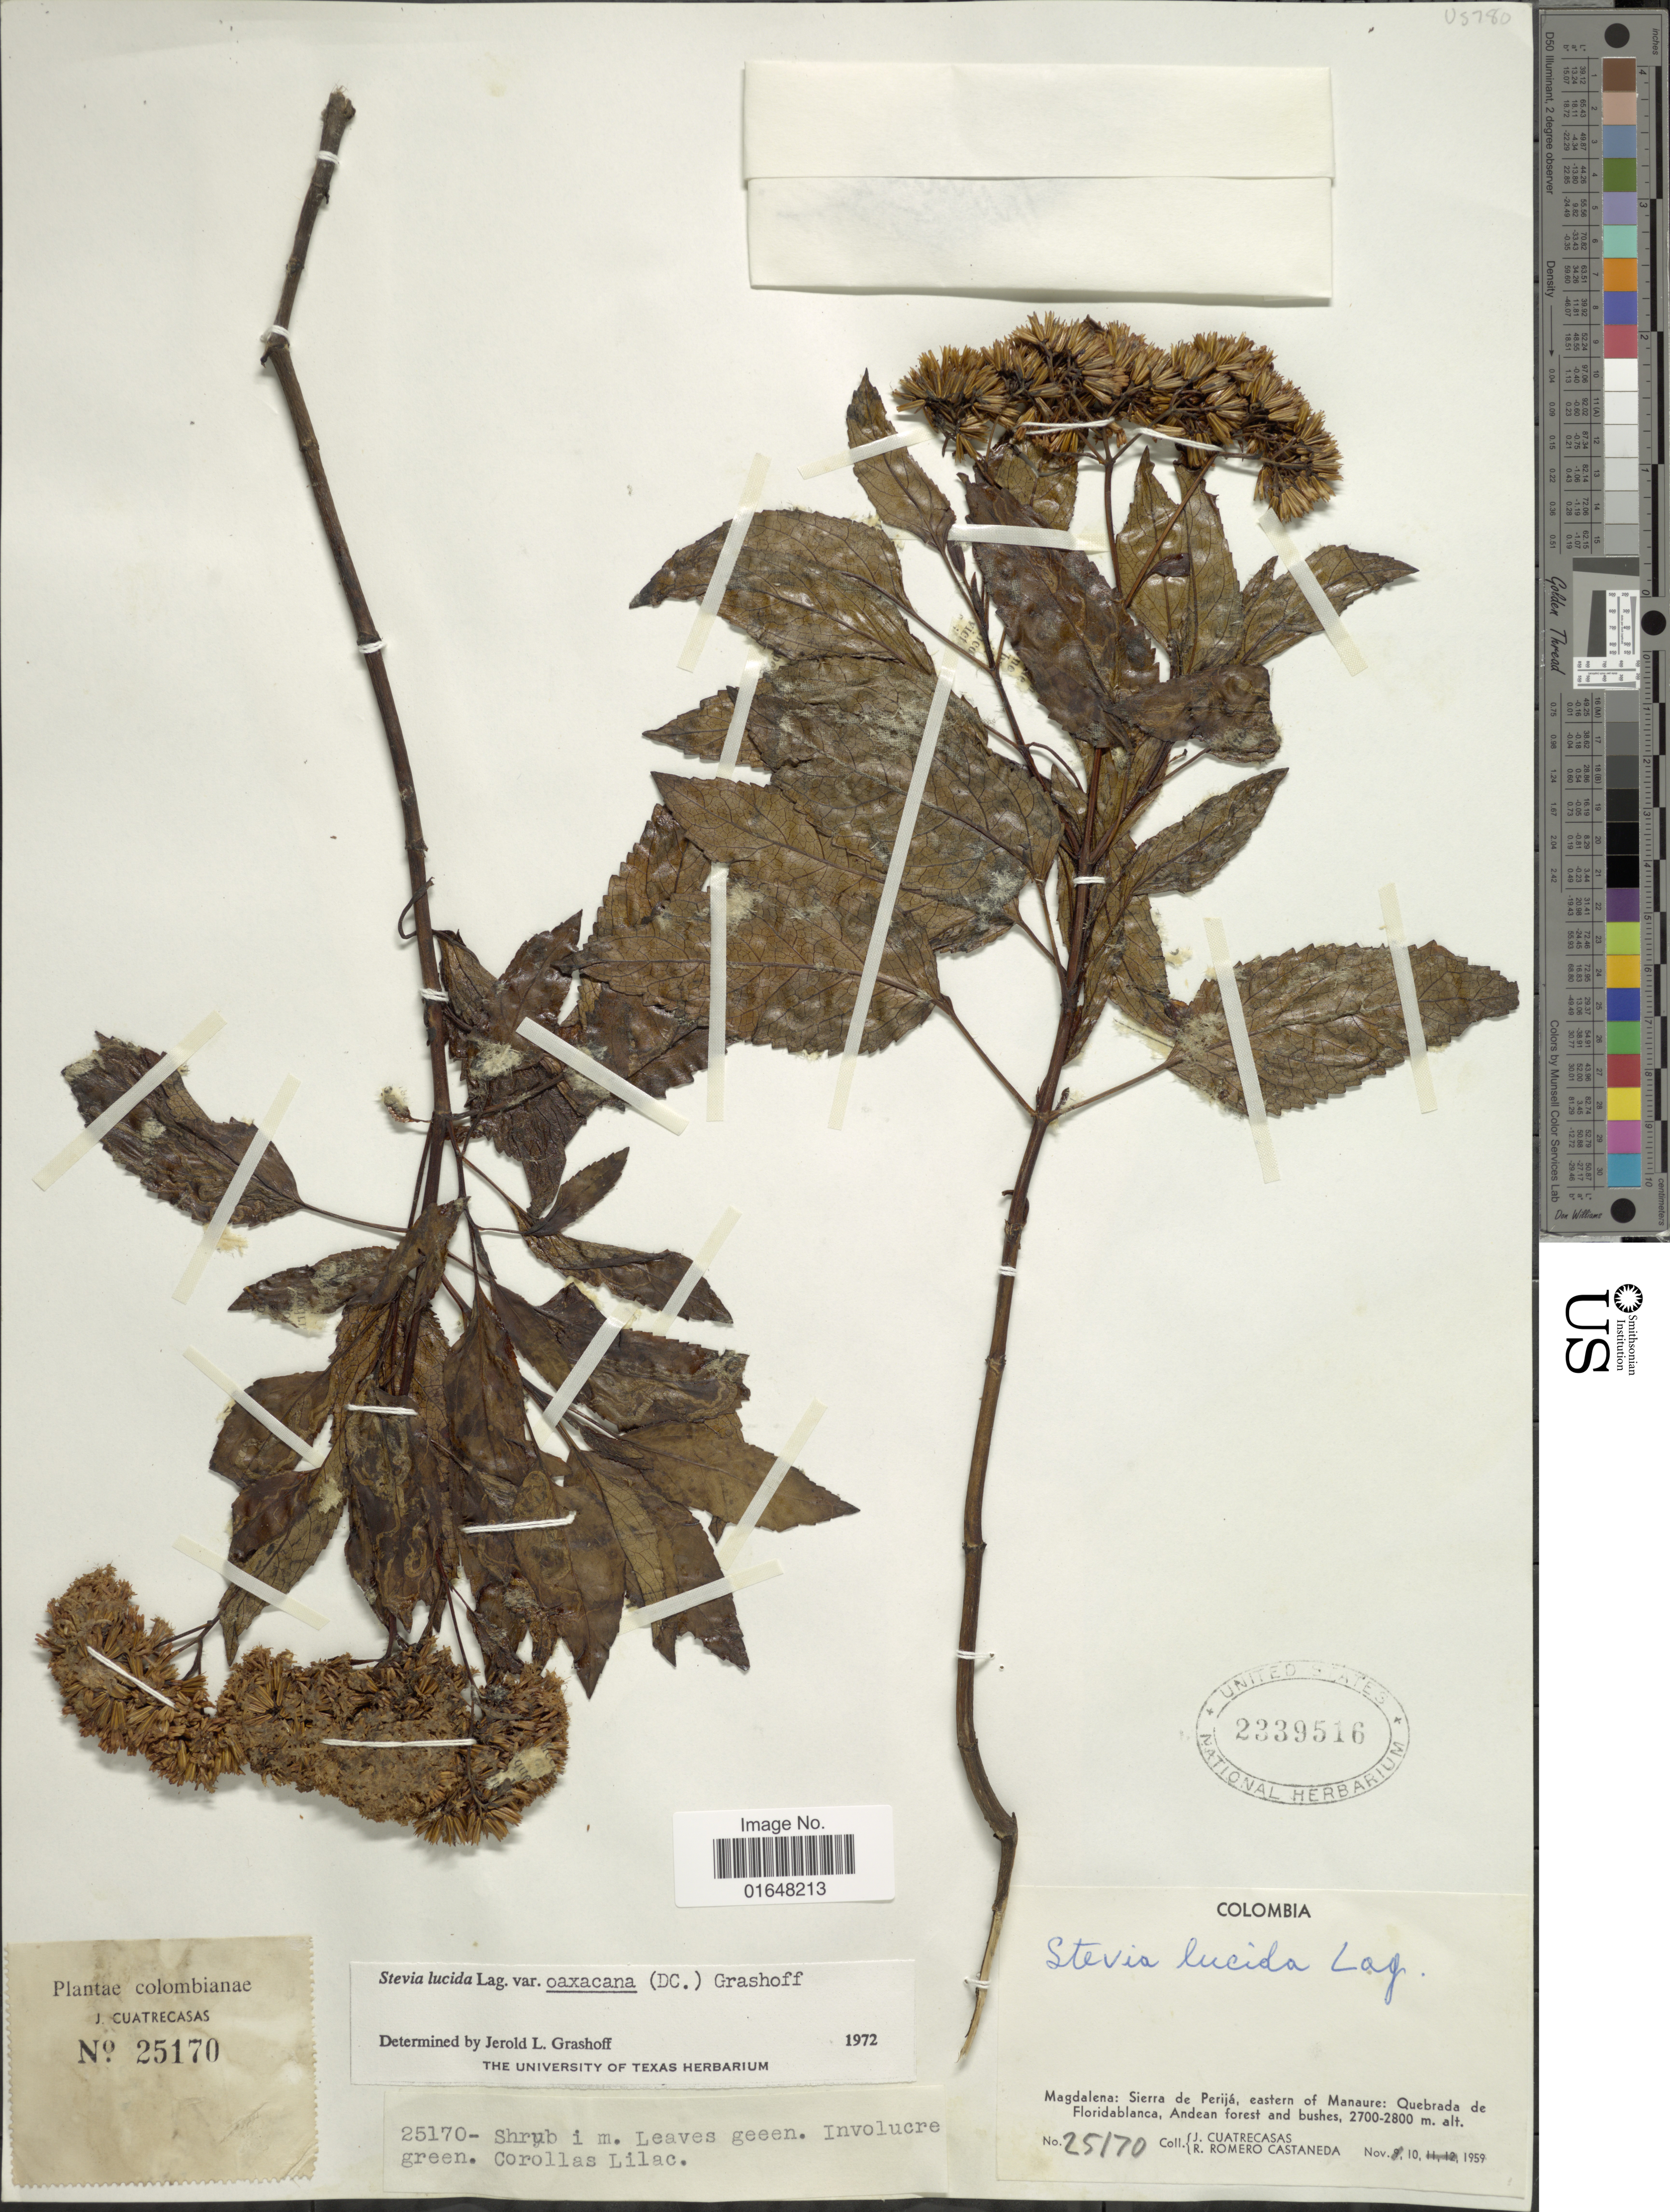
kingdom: Plantae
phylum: Tracheophyta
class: Magnoliopsida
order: Asterales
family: Asteraceae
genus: Stevia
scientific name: Stevia lucida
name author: Lag.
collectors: J. Cuatrecasas & R. Romero Castañeda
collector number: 25170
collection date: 1959-11-10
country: Colombia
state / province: Magdalena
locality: Sierra de Perija, eastern of Manaure, Quebrada de Floridablanca, Andean forest and bushes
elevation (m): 2700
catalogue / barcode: US 2339516